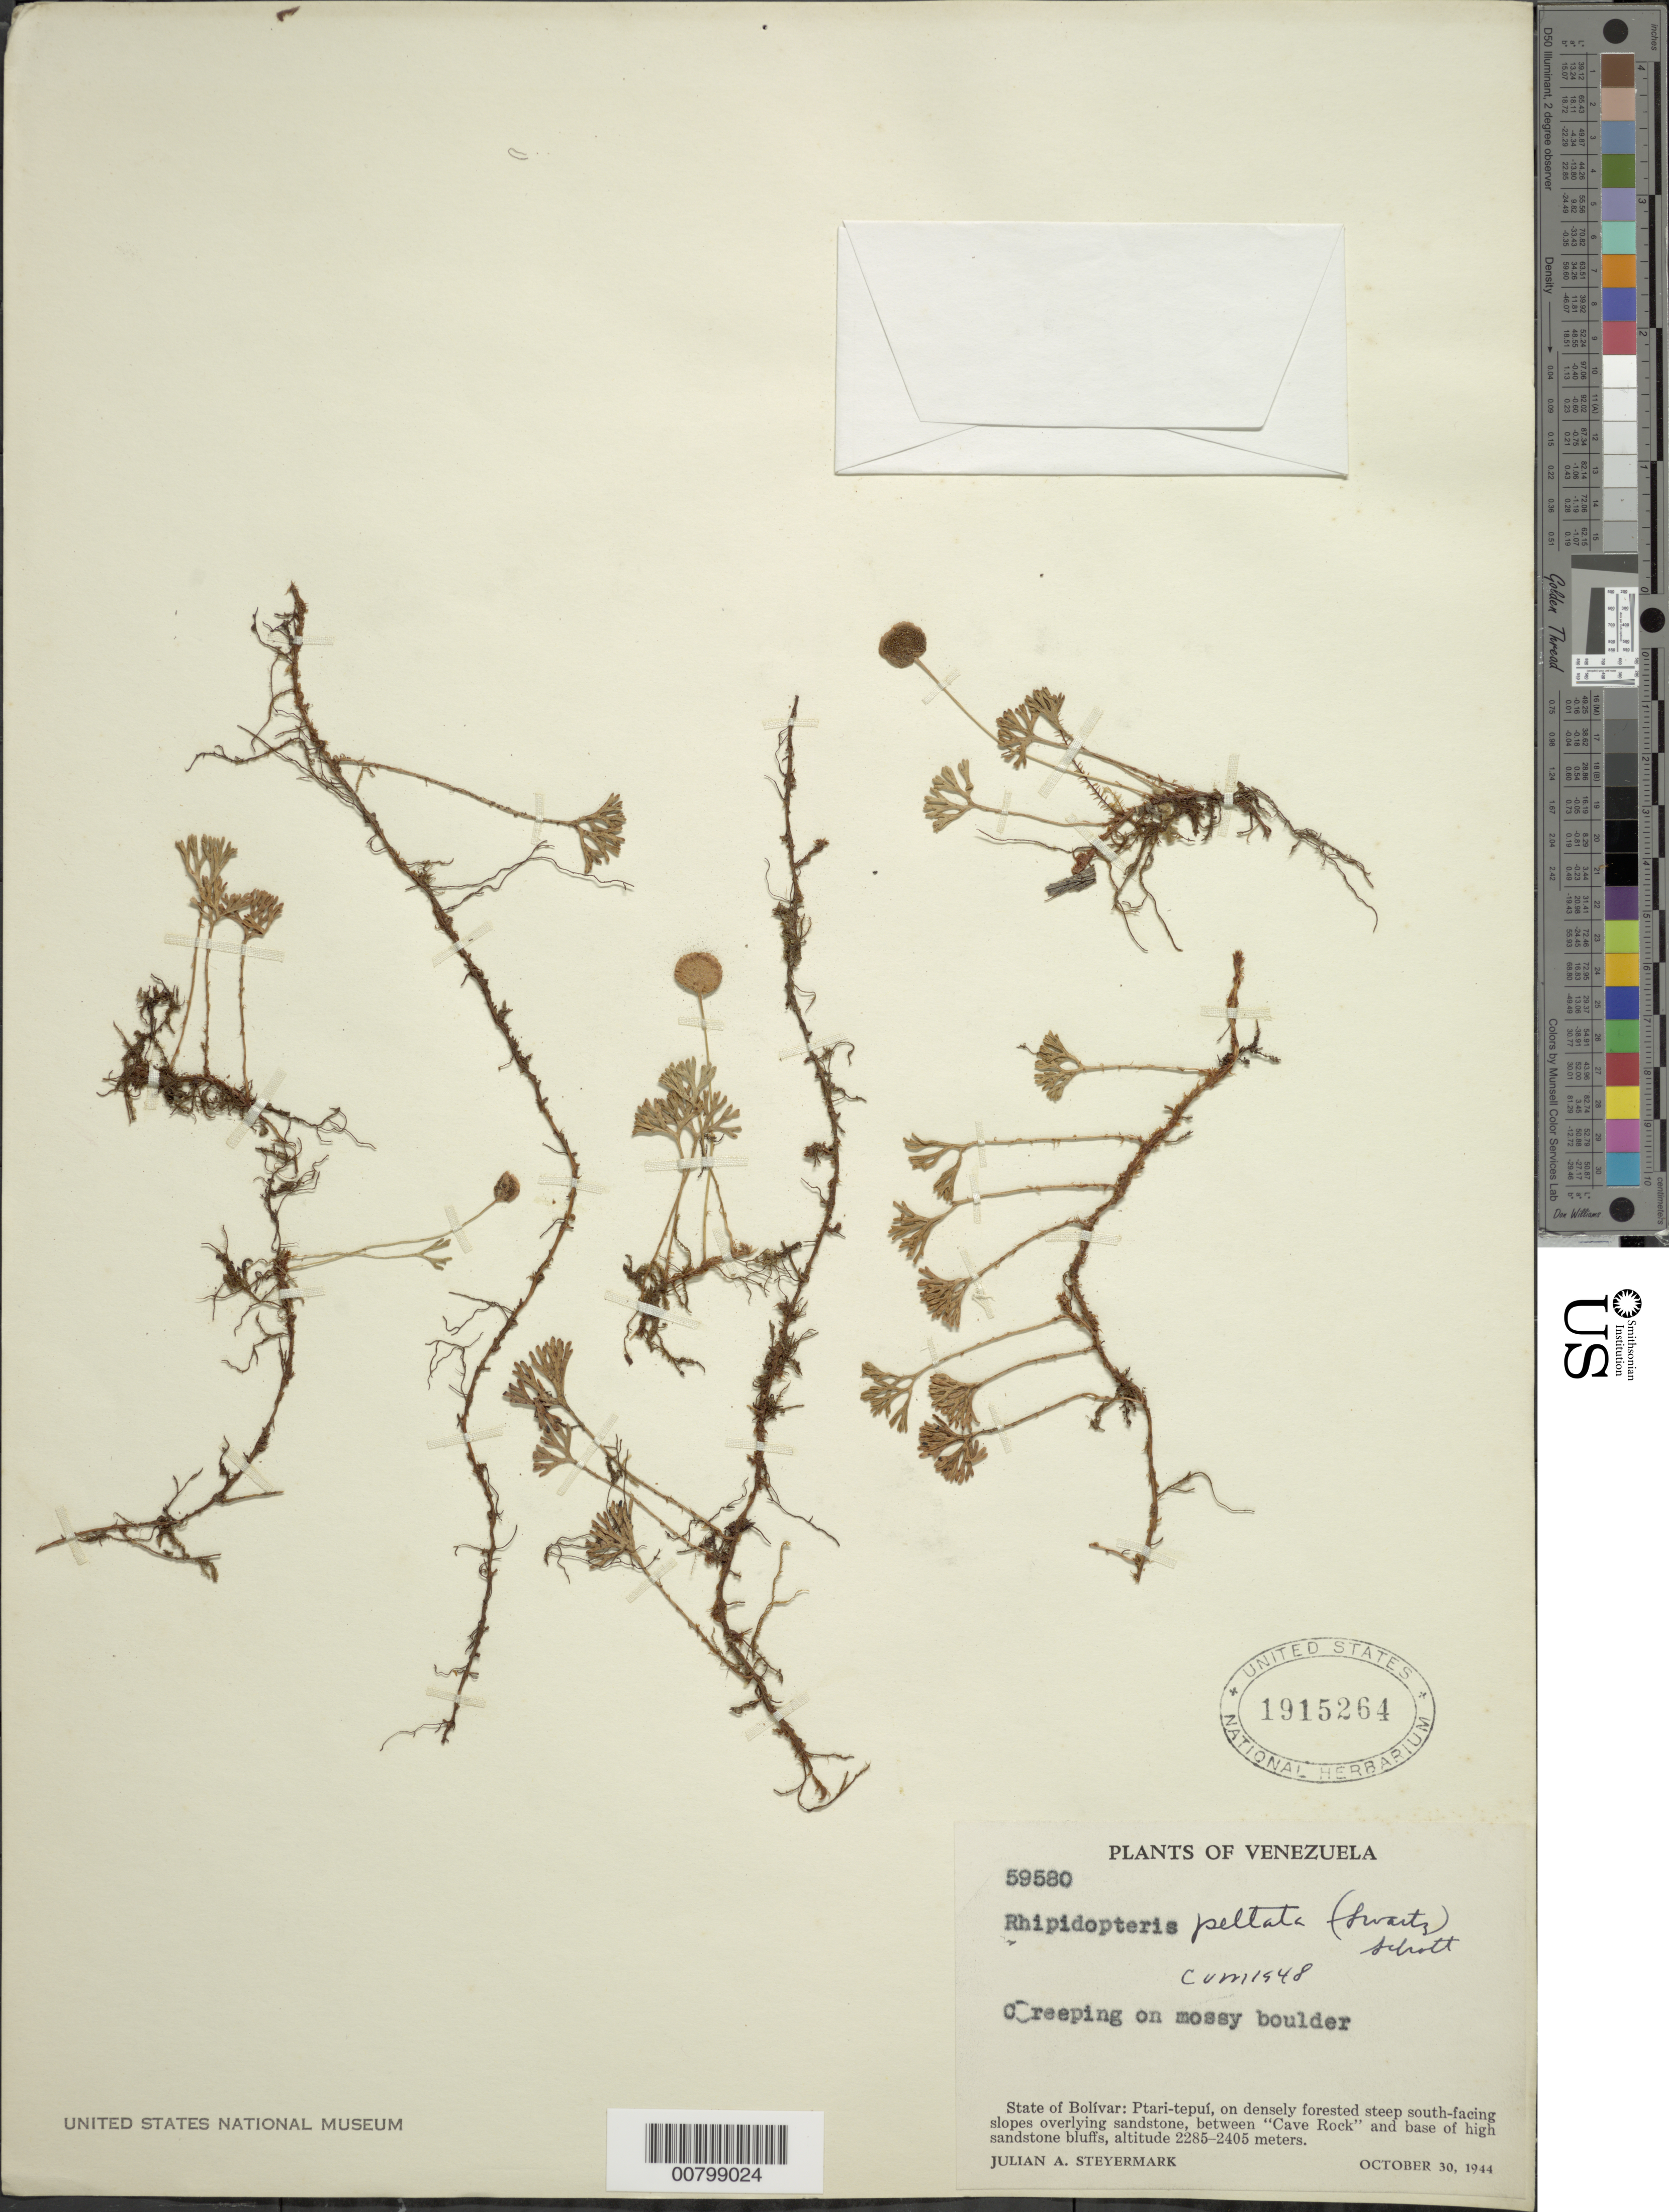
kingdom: Plantae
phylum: Tracheophyta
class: Polypodiopsida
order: Polypodiales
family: Dryopteridaceae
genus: Elaphoglossum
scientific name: Elaphoglossum peltatum f. peltatum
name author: (Sw.) Urb.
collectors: J. Steyermark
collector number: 59580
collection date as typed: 30-Oct-44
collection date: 1944-10-30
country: Venezuela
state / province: Bolívar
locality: Ptari-tepuí, between "Cave Rock" and base of high sandstone bluffs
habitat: Densely forested steep slopes overlying sandstone; on mossy boulder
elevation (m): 2285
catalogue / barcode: US 1915264